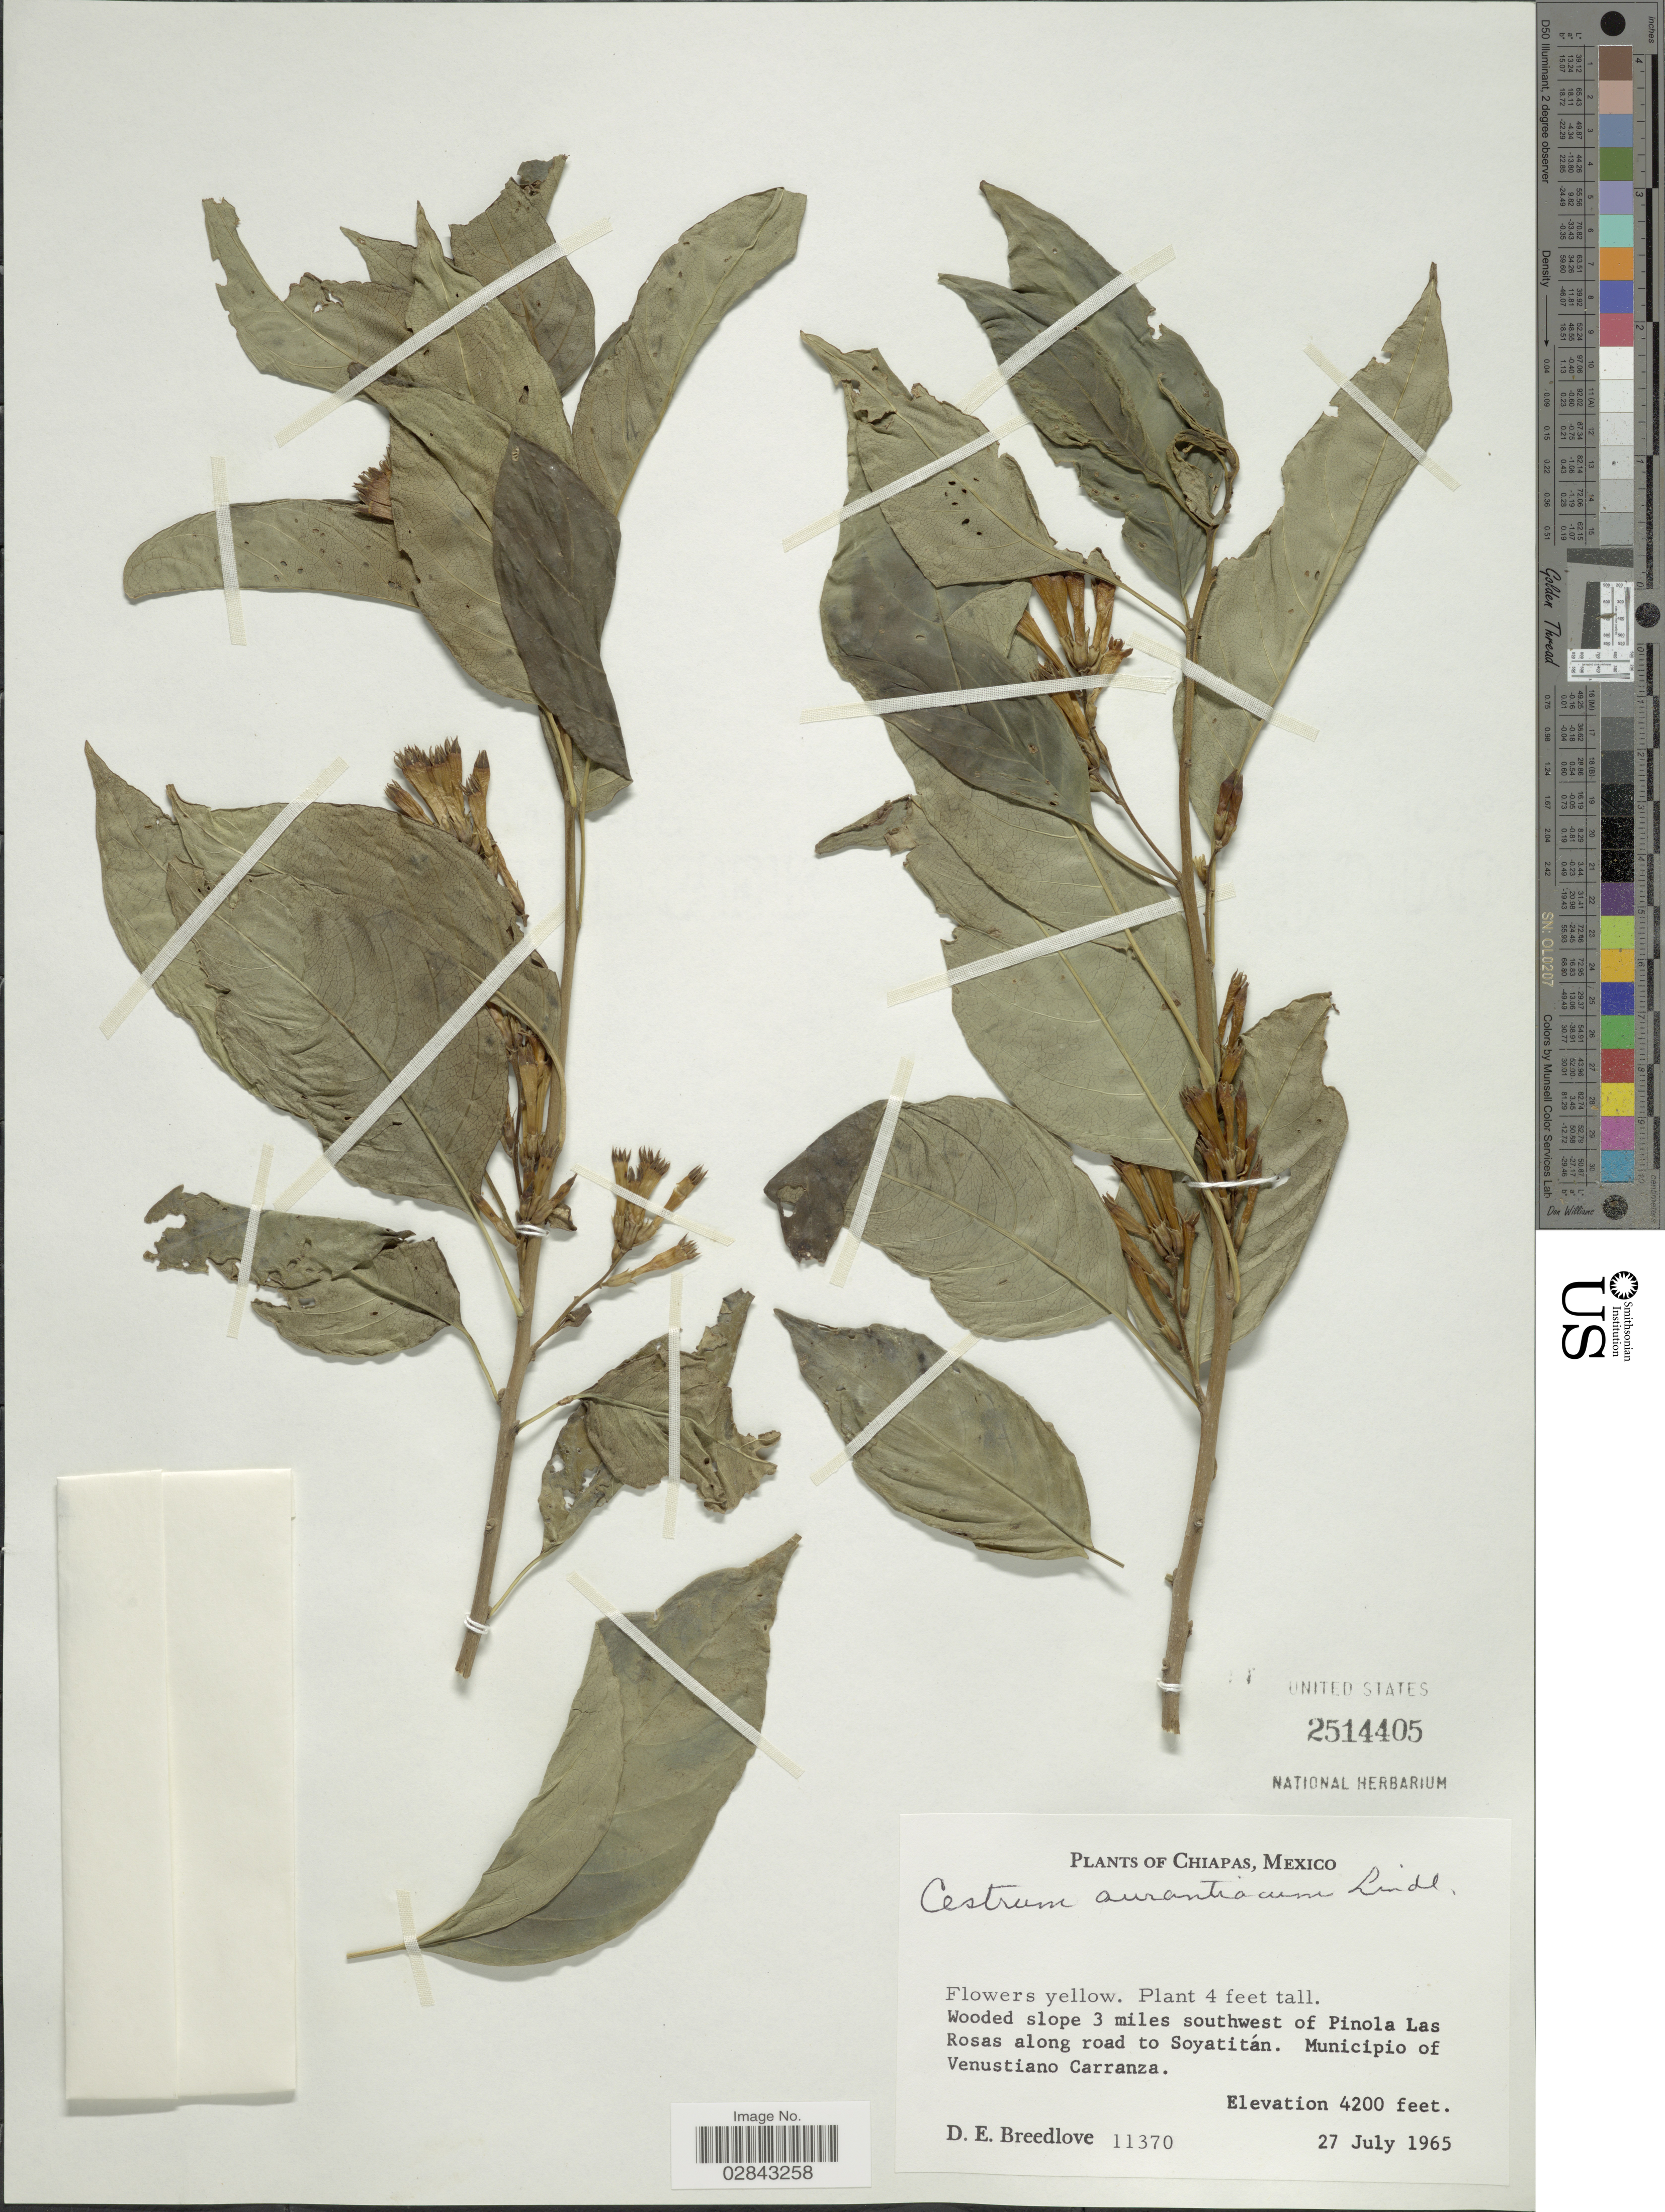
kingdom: Plantae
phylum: Tracheophyta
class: Magnoliopsida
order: Solanales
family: Solanaceae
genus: Cestrum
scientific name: Cestrum aurantiacum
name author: Lindley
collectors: D. E. Breedlove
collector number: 11370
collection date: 1965-07-27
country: Mexico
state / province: Chiapas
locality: Wooded slope 3 miles southwest of Pinola Las Rosas along road to Soyatitán. Municipio of Venustiano Carranza.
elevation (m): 1280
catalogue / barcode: US 2514405